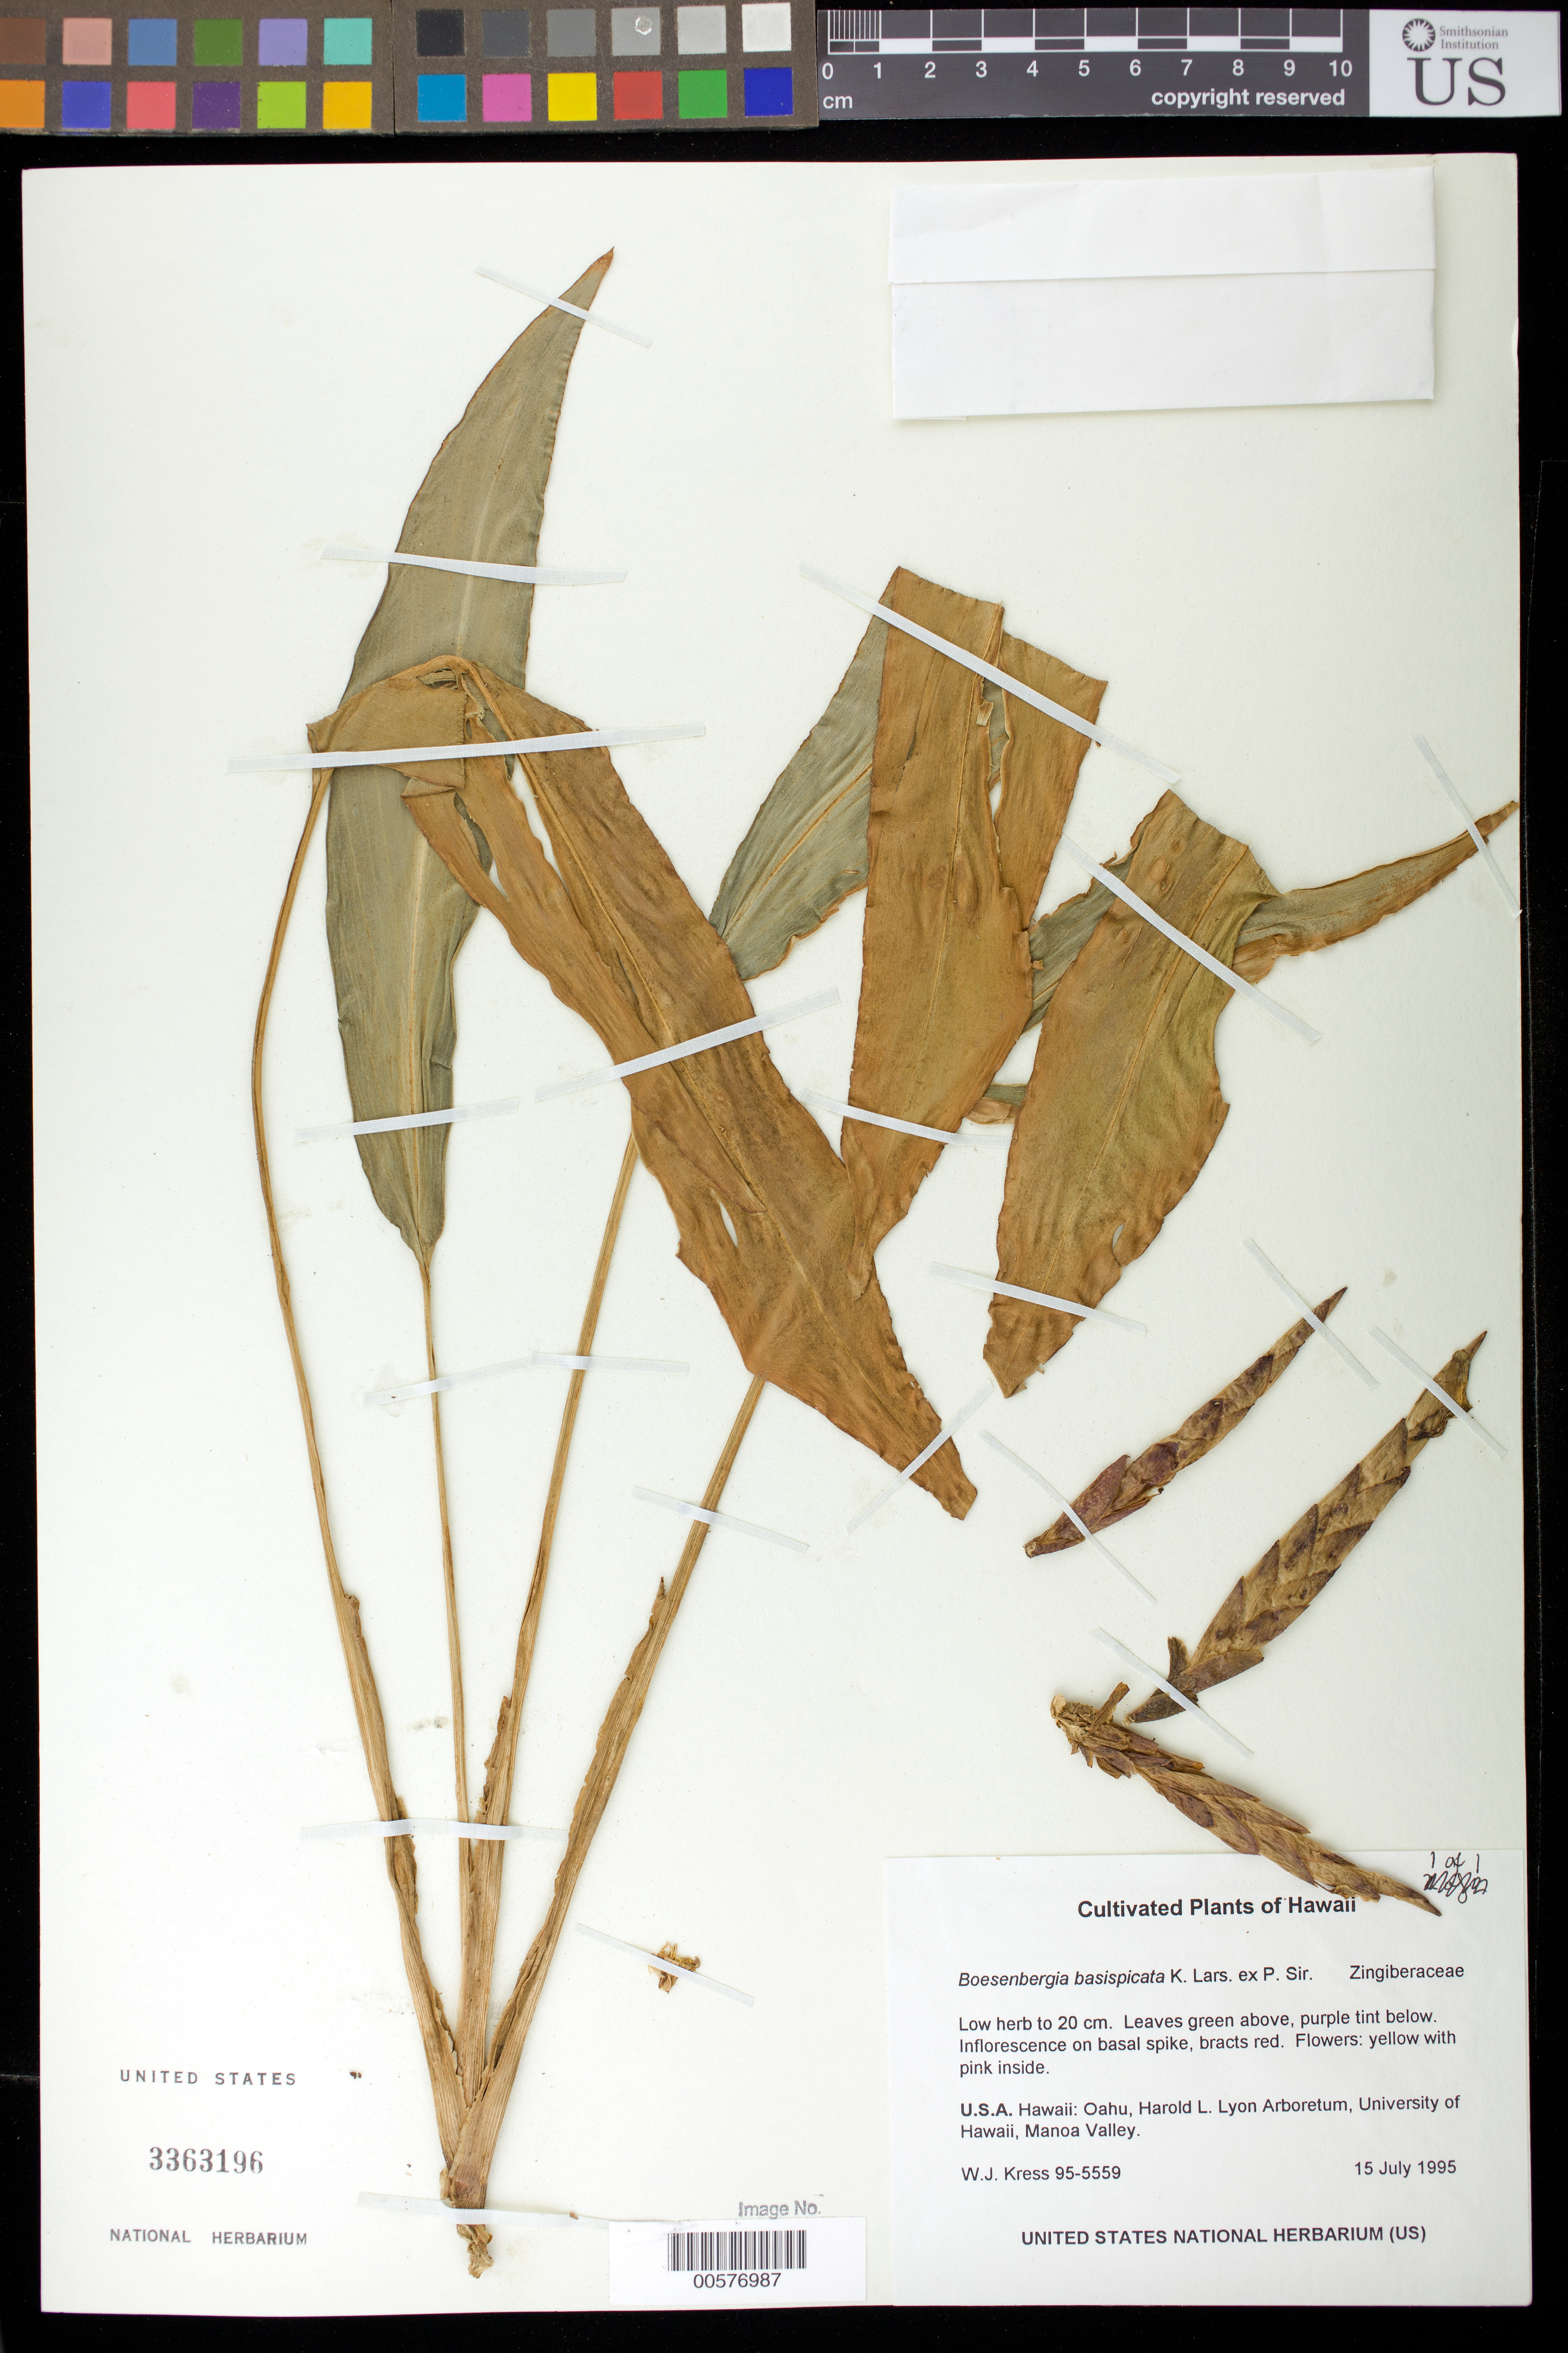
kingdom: Plantae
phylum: Tracheophyta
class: Liliopsida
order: Zingiberales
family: Zingiberaceae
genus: Boesenbergia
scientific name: Boesenbergia basispicata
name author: K. Larsen & Sirirugsa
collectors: W. J. Kress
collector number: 95-5559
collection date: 1995-07-15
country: United States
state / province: Hawaii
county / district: Honolulu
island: Oahu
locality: Harold L.Lyon Arboretum, Univ. of Hawaii, Manoa Valley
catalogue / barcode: US 3363196